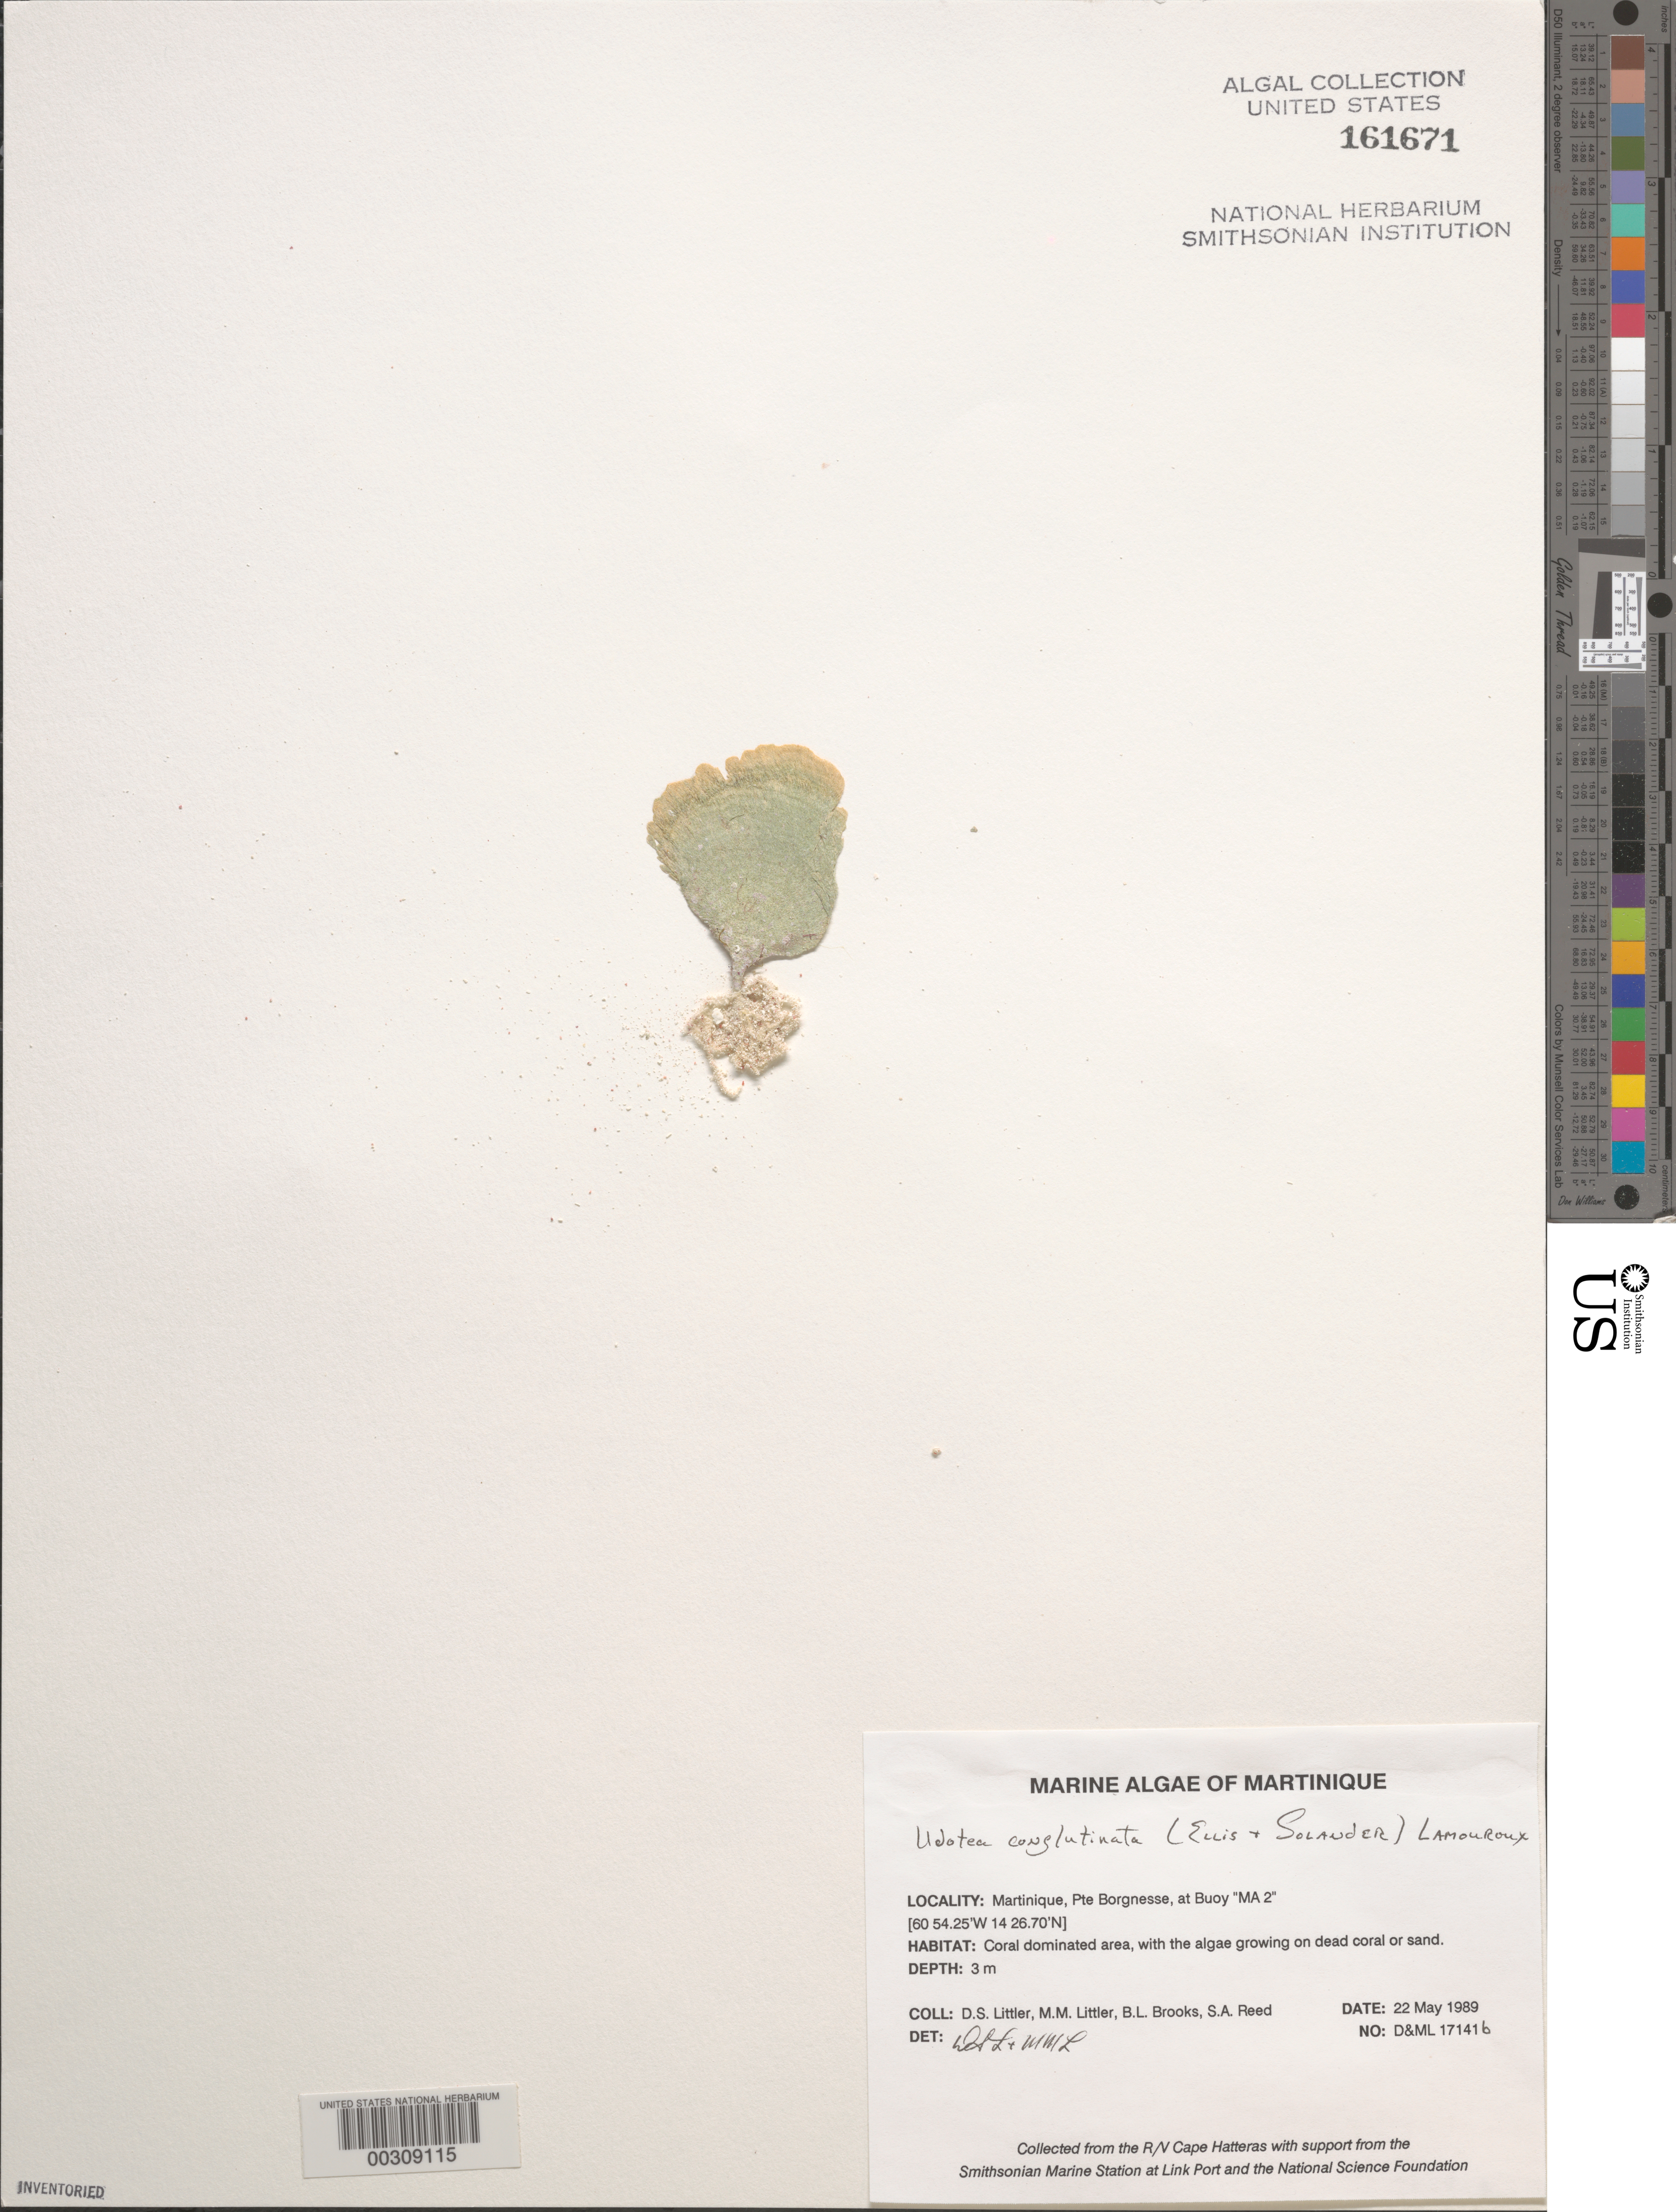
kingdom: Plantae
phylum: Chlorophyta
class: Ulvophyceae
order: Bryopsidales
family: Udoteaceae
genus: Udotea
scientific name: Udotea conglutinata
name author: (Ellis & Sol.) J.V.Lamouroux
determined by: Littler, D. S.; Littler, M. M.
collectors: D. S. Littler, M. M. Littler, B. Brooks & S. Reed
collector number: D&ML 17141b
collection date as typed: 22 May 1989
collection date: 1989-05-22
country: Martinique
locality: Pointe Borgnesse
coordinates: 14 26.70 N, 60 54.25' W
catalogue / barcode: US 161671